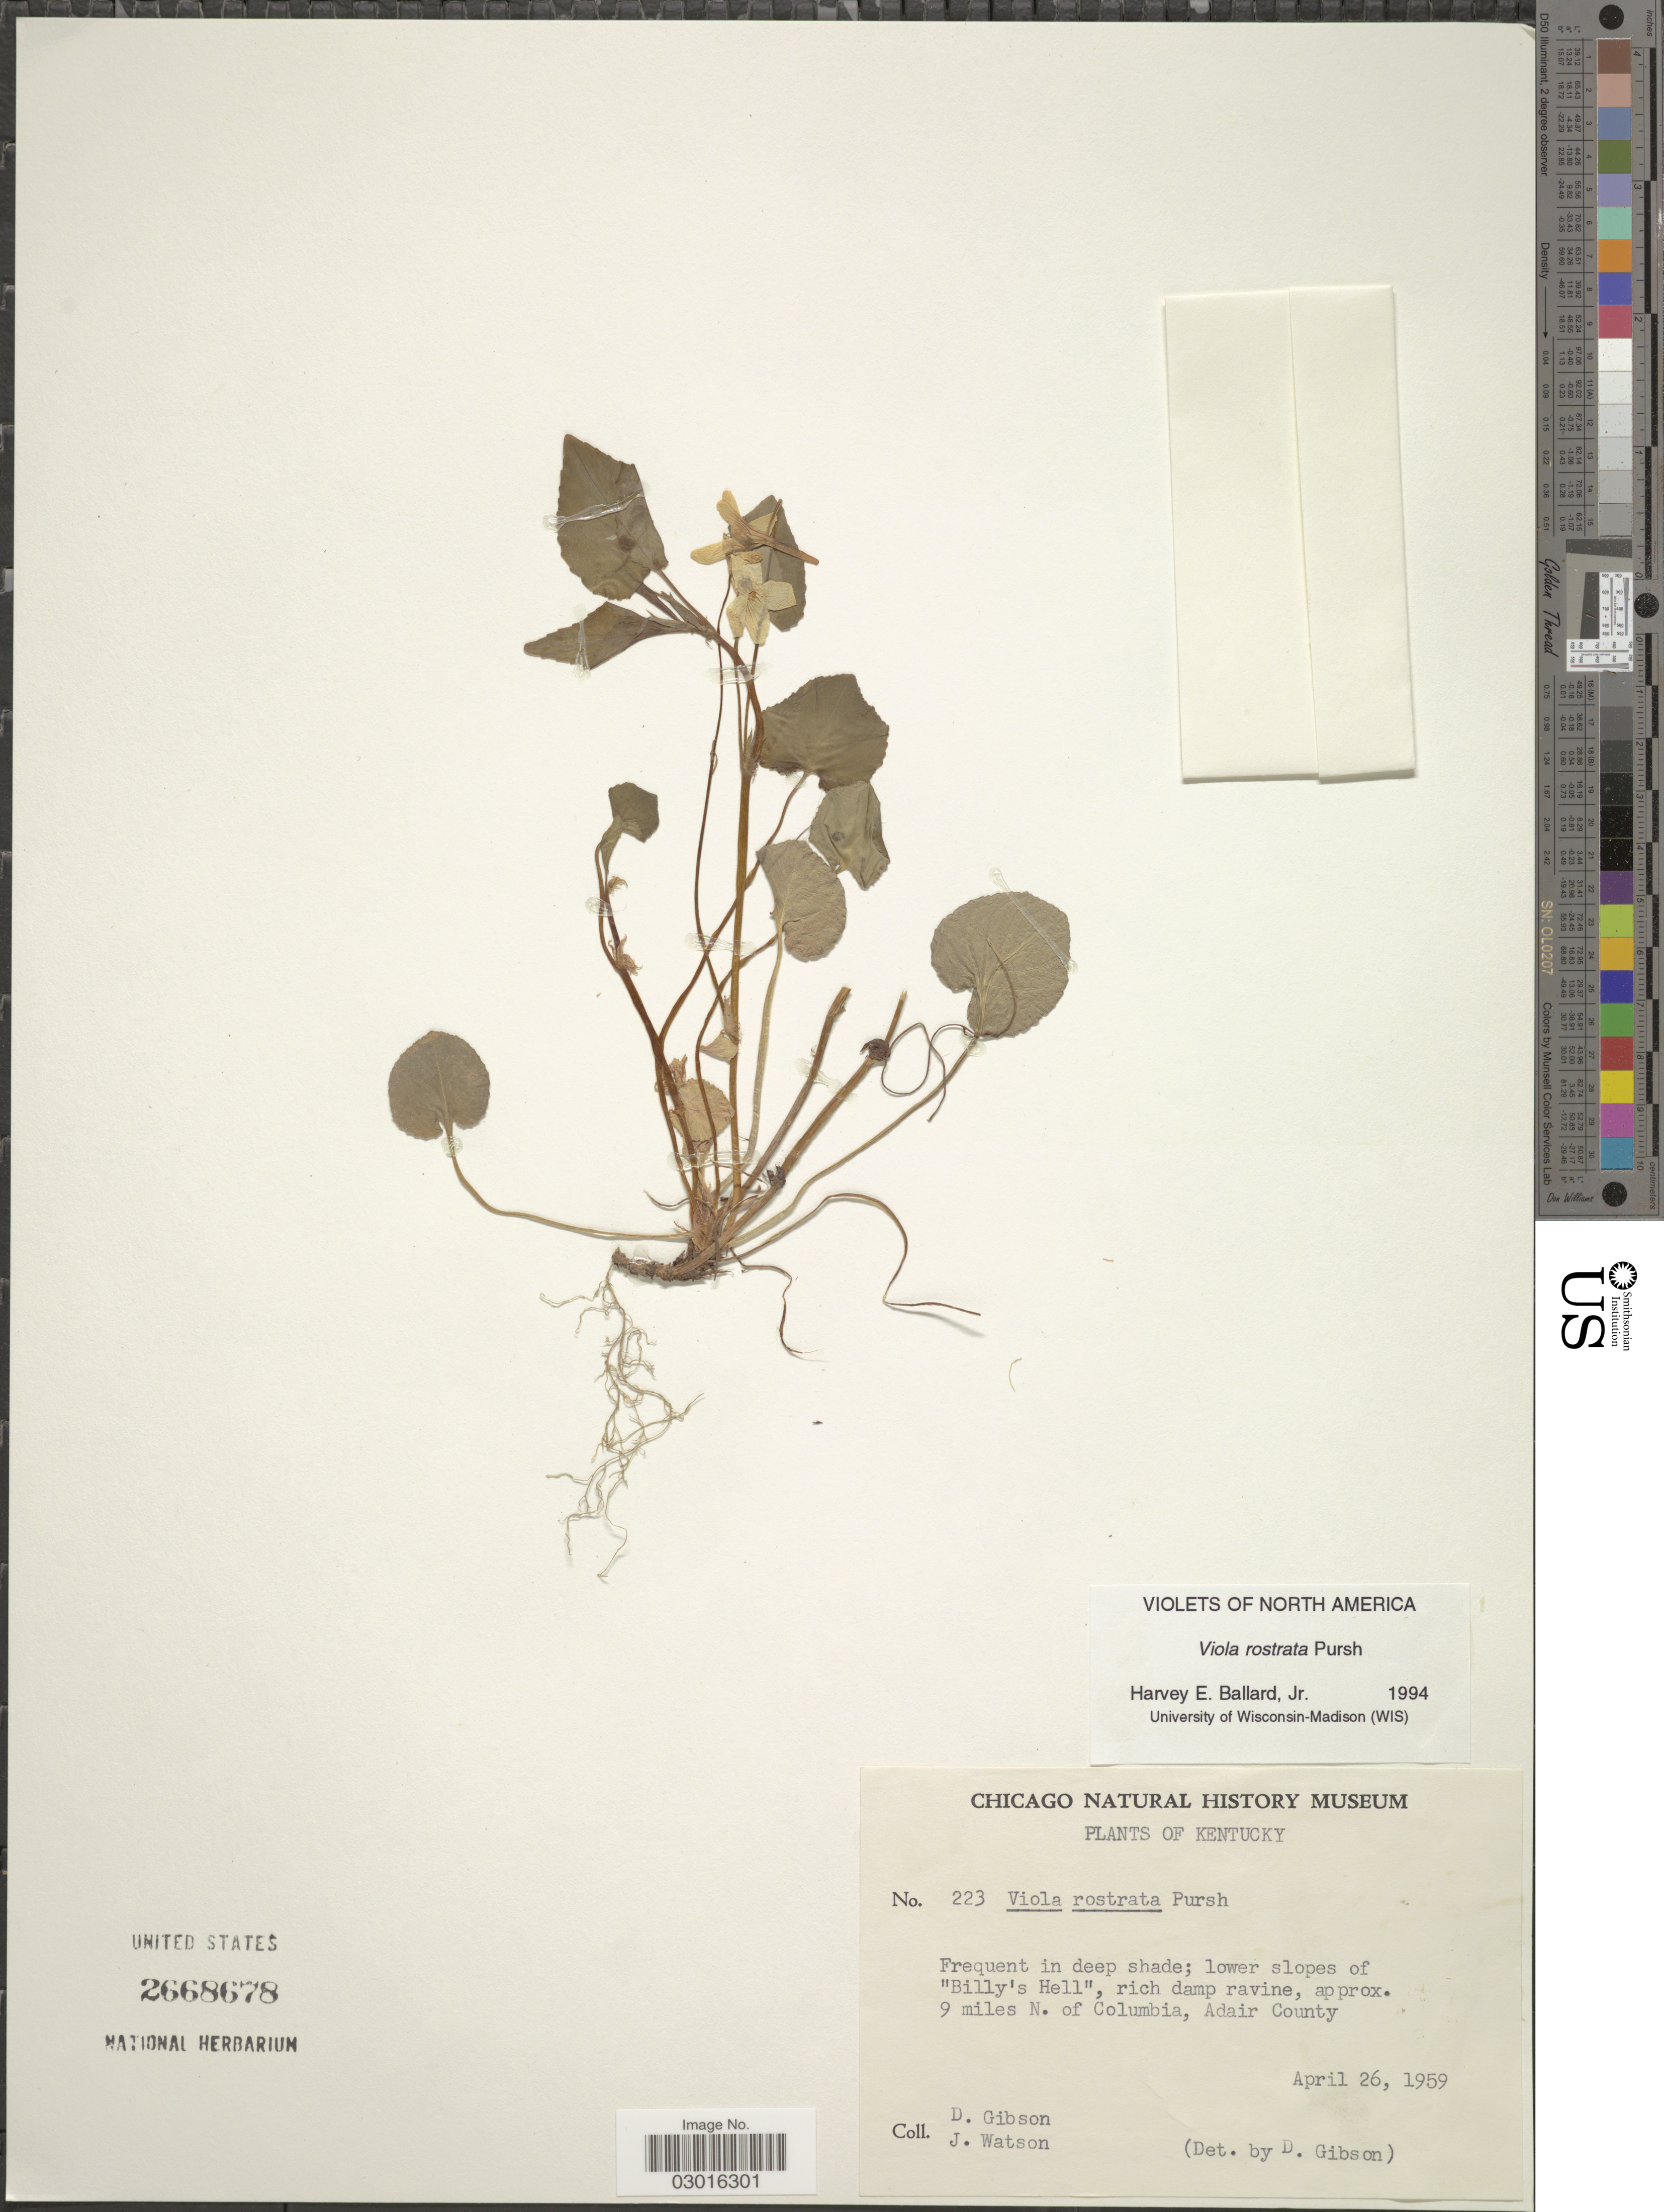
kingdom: Plantae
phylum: Tracheophyta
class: Magnoliopsida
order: Malpighiales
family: Violaceae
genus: Viola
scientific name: Viola rostrata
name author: Pursh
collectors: D. Gibson & J. Watson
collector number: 223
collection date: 1959-04-26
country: United States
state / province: Kentucky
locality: Frequent in deep shade; lower slopes of "Billy's Hell", rich damp ravine, approx. 9 miles N. of Columbia, Adair County.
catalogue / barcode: US 2668678